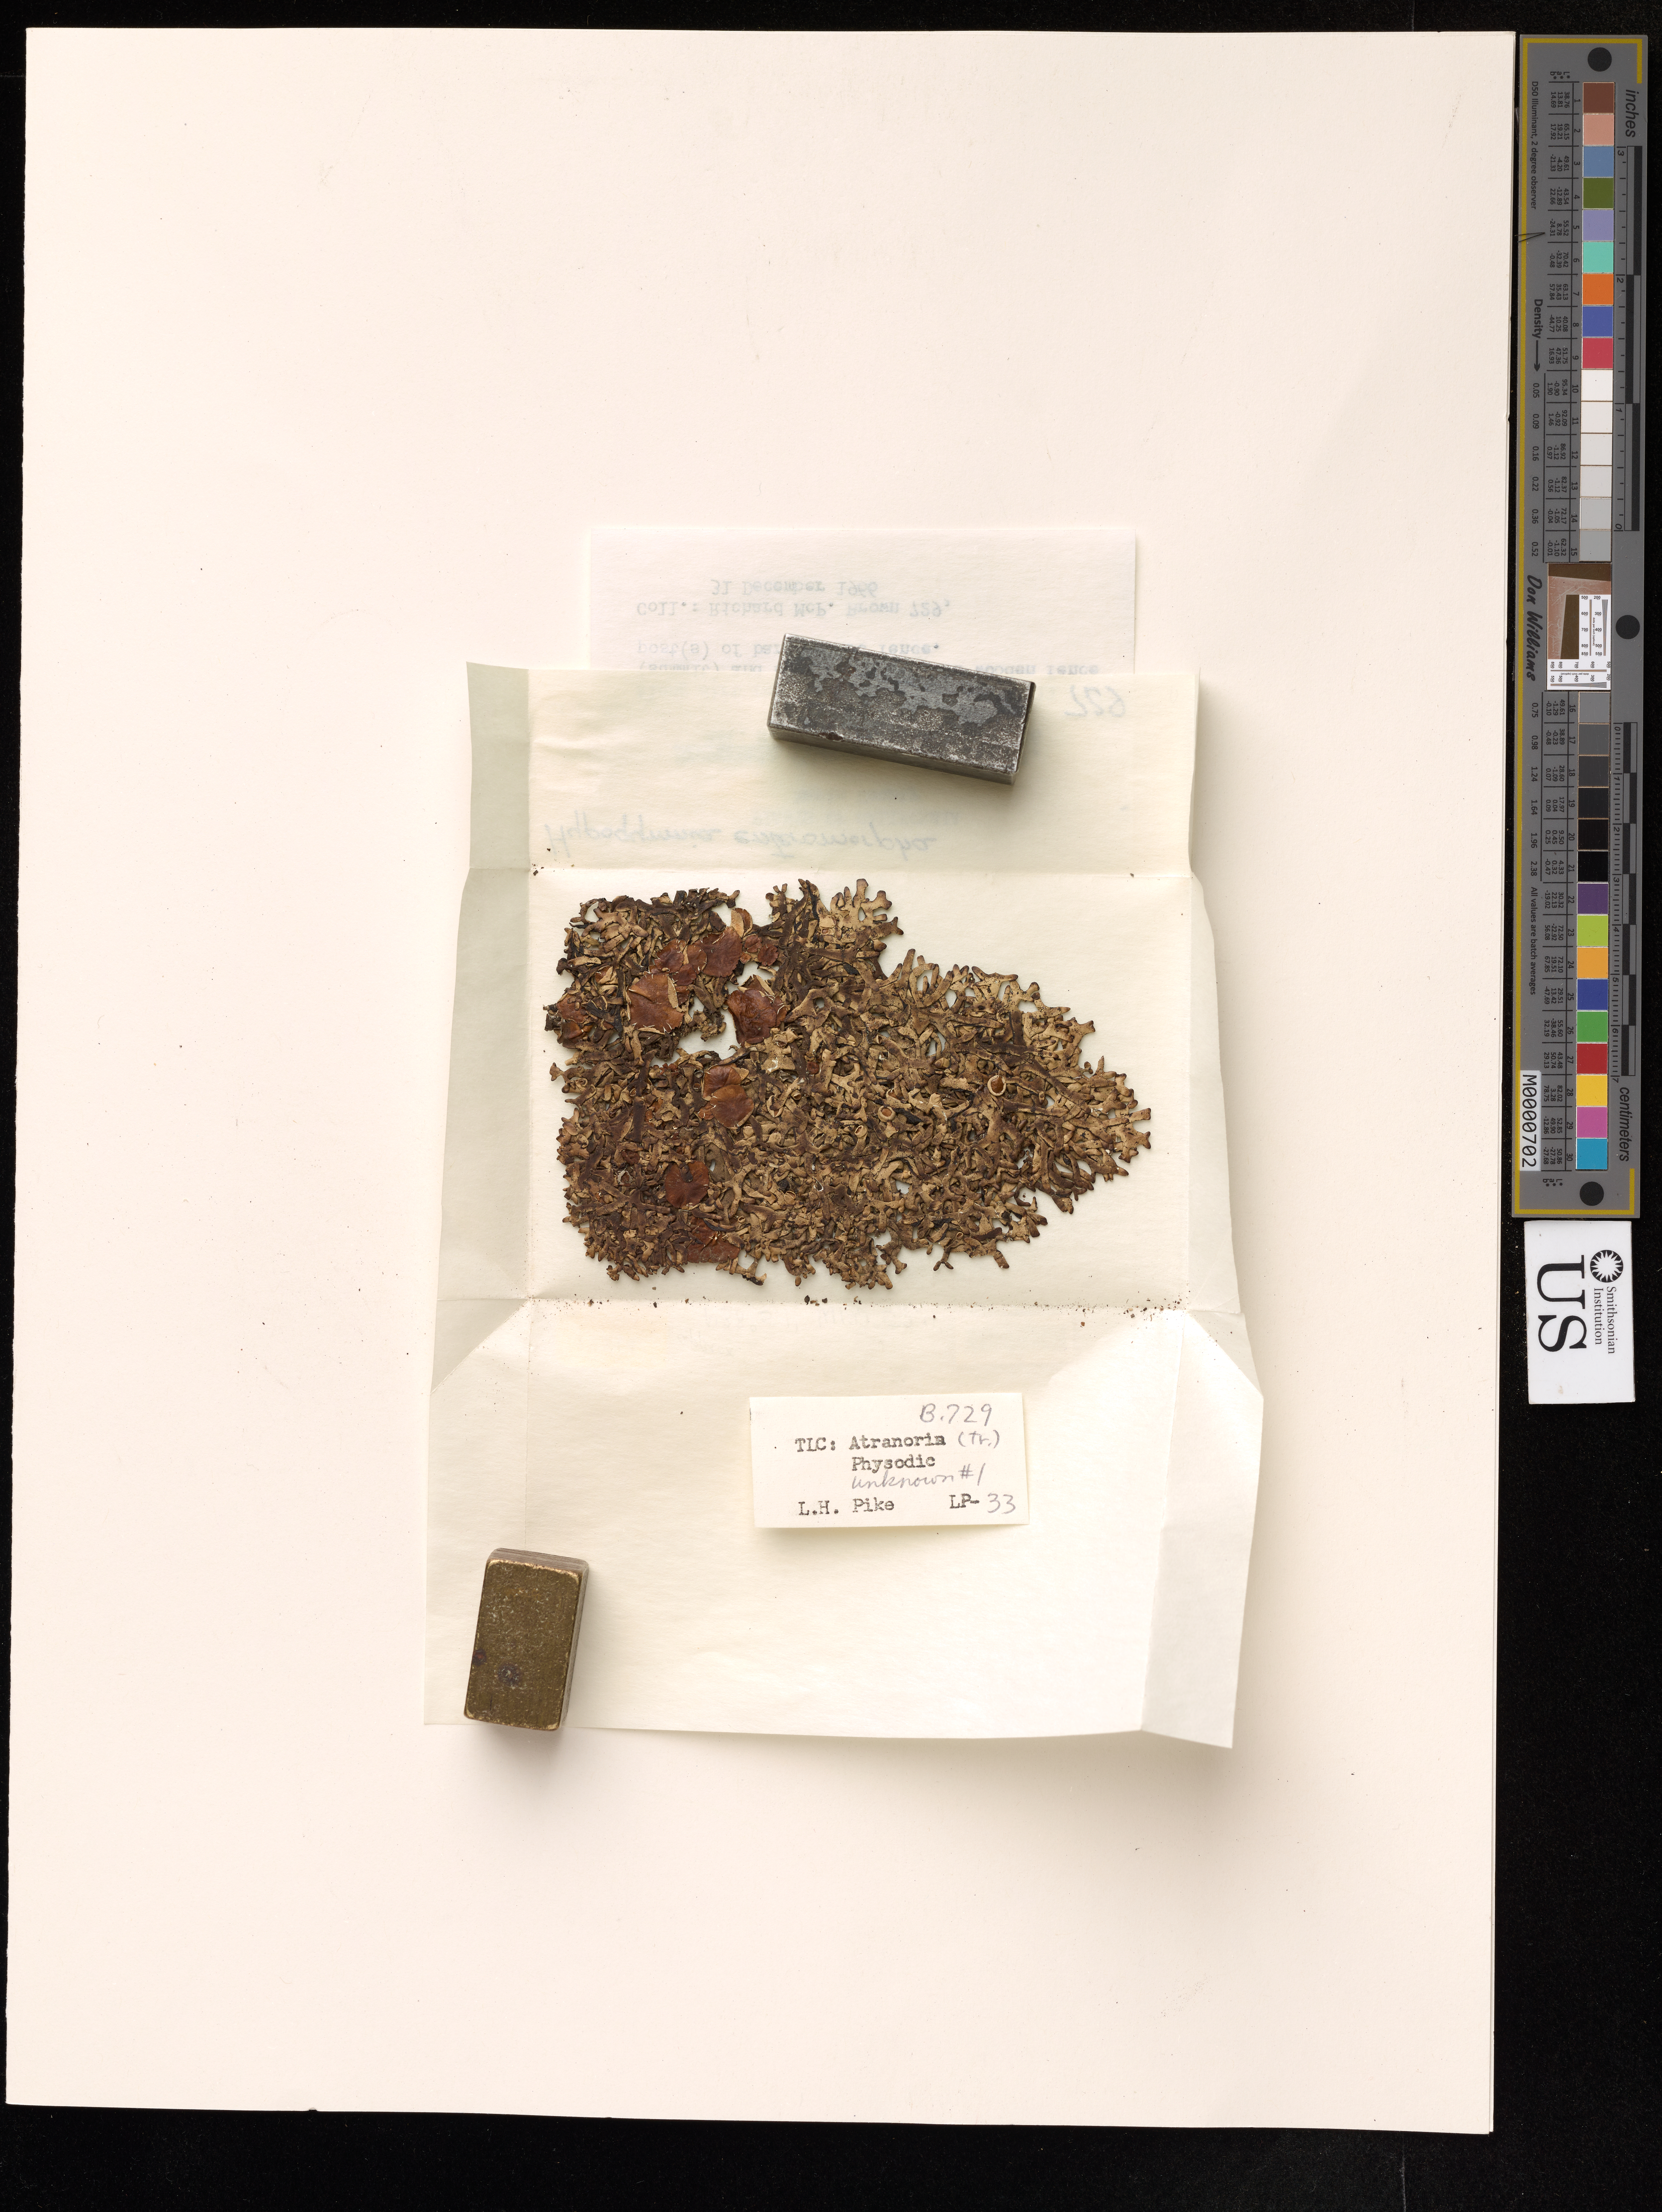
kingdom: Fungi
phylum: Ascomycota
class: Lecanoromycetes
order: Lecanorales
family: Parmeliaceae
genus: Hypogymnia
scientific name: Hypogymnia inactiva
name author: (Krog) Ohlsson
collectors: R. M. Brown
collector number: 729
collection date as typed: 31 Dec 1966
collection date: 1966-12-31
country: United States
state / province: California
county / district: Marin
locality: Mt. vision